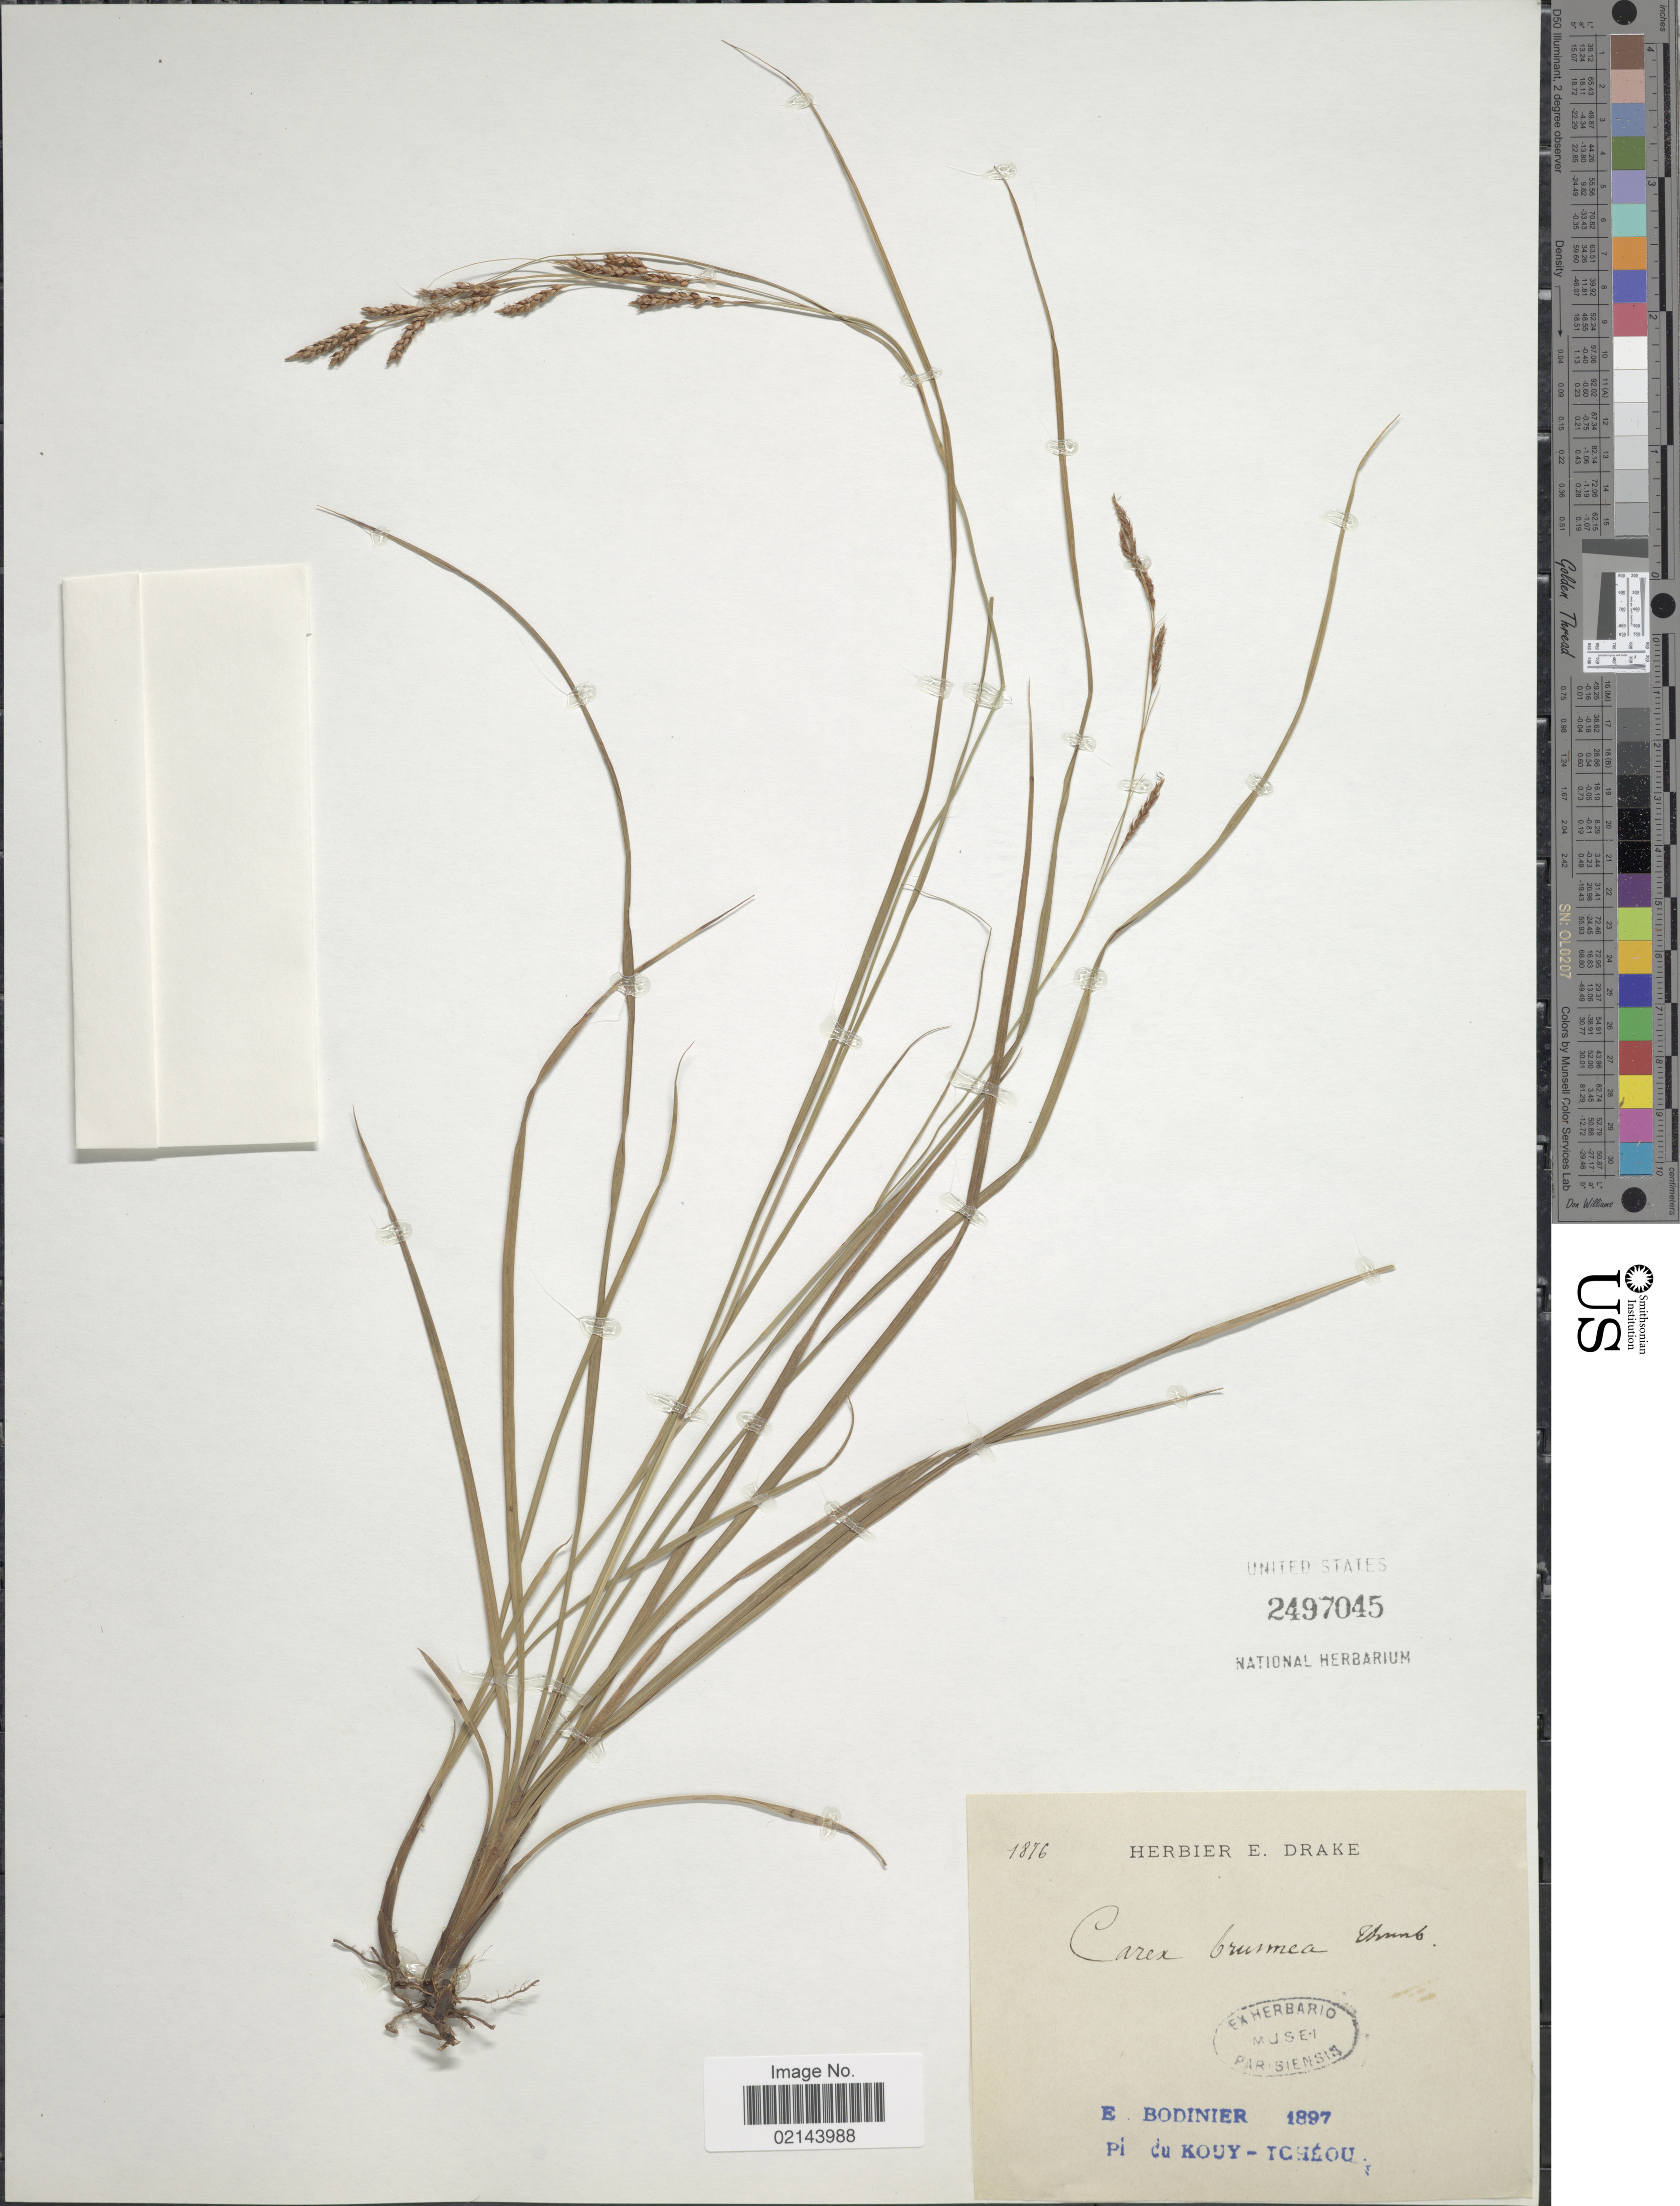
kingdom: Plantae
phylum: Tracheophyta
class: Liliopsida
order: Poales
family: Cyperaceae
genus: Carex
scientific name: Carex brunnea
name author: Thunb.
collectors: E. Bodinier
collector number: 1876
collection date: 1897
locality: Du Kouy - Icheou [interpreted]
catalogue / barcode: US 2497045